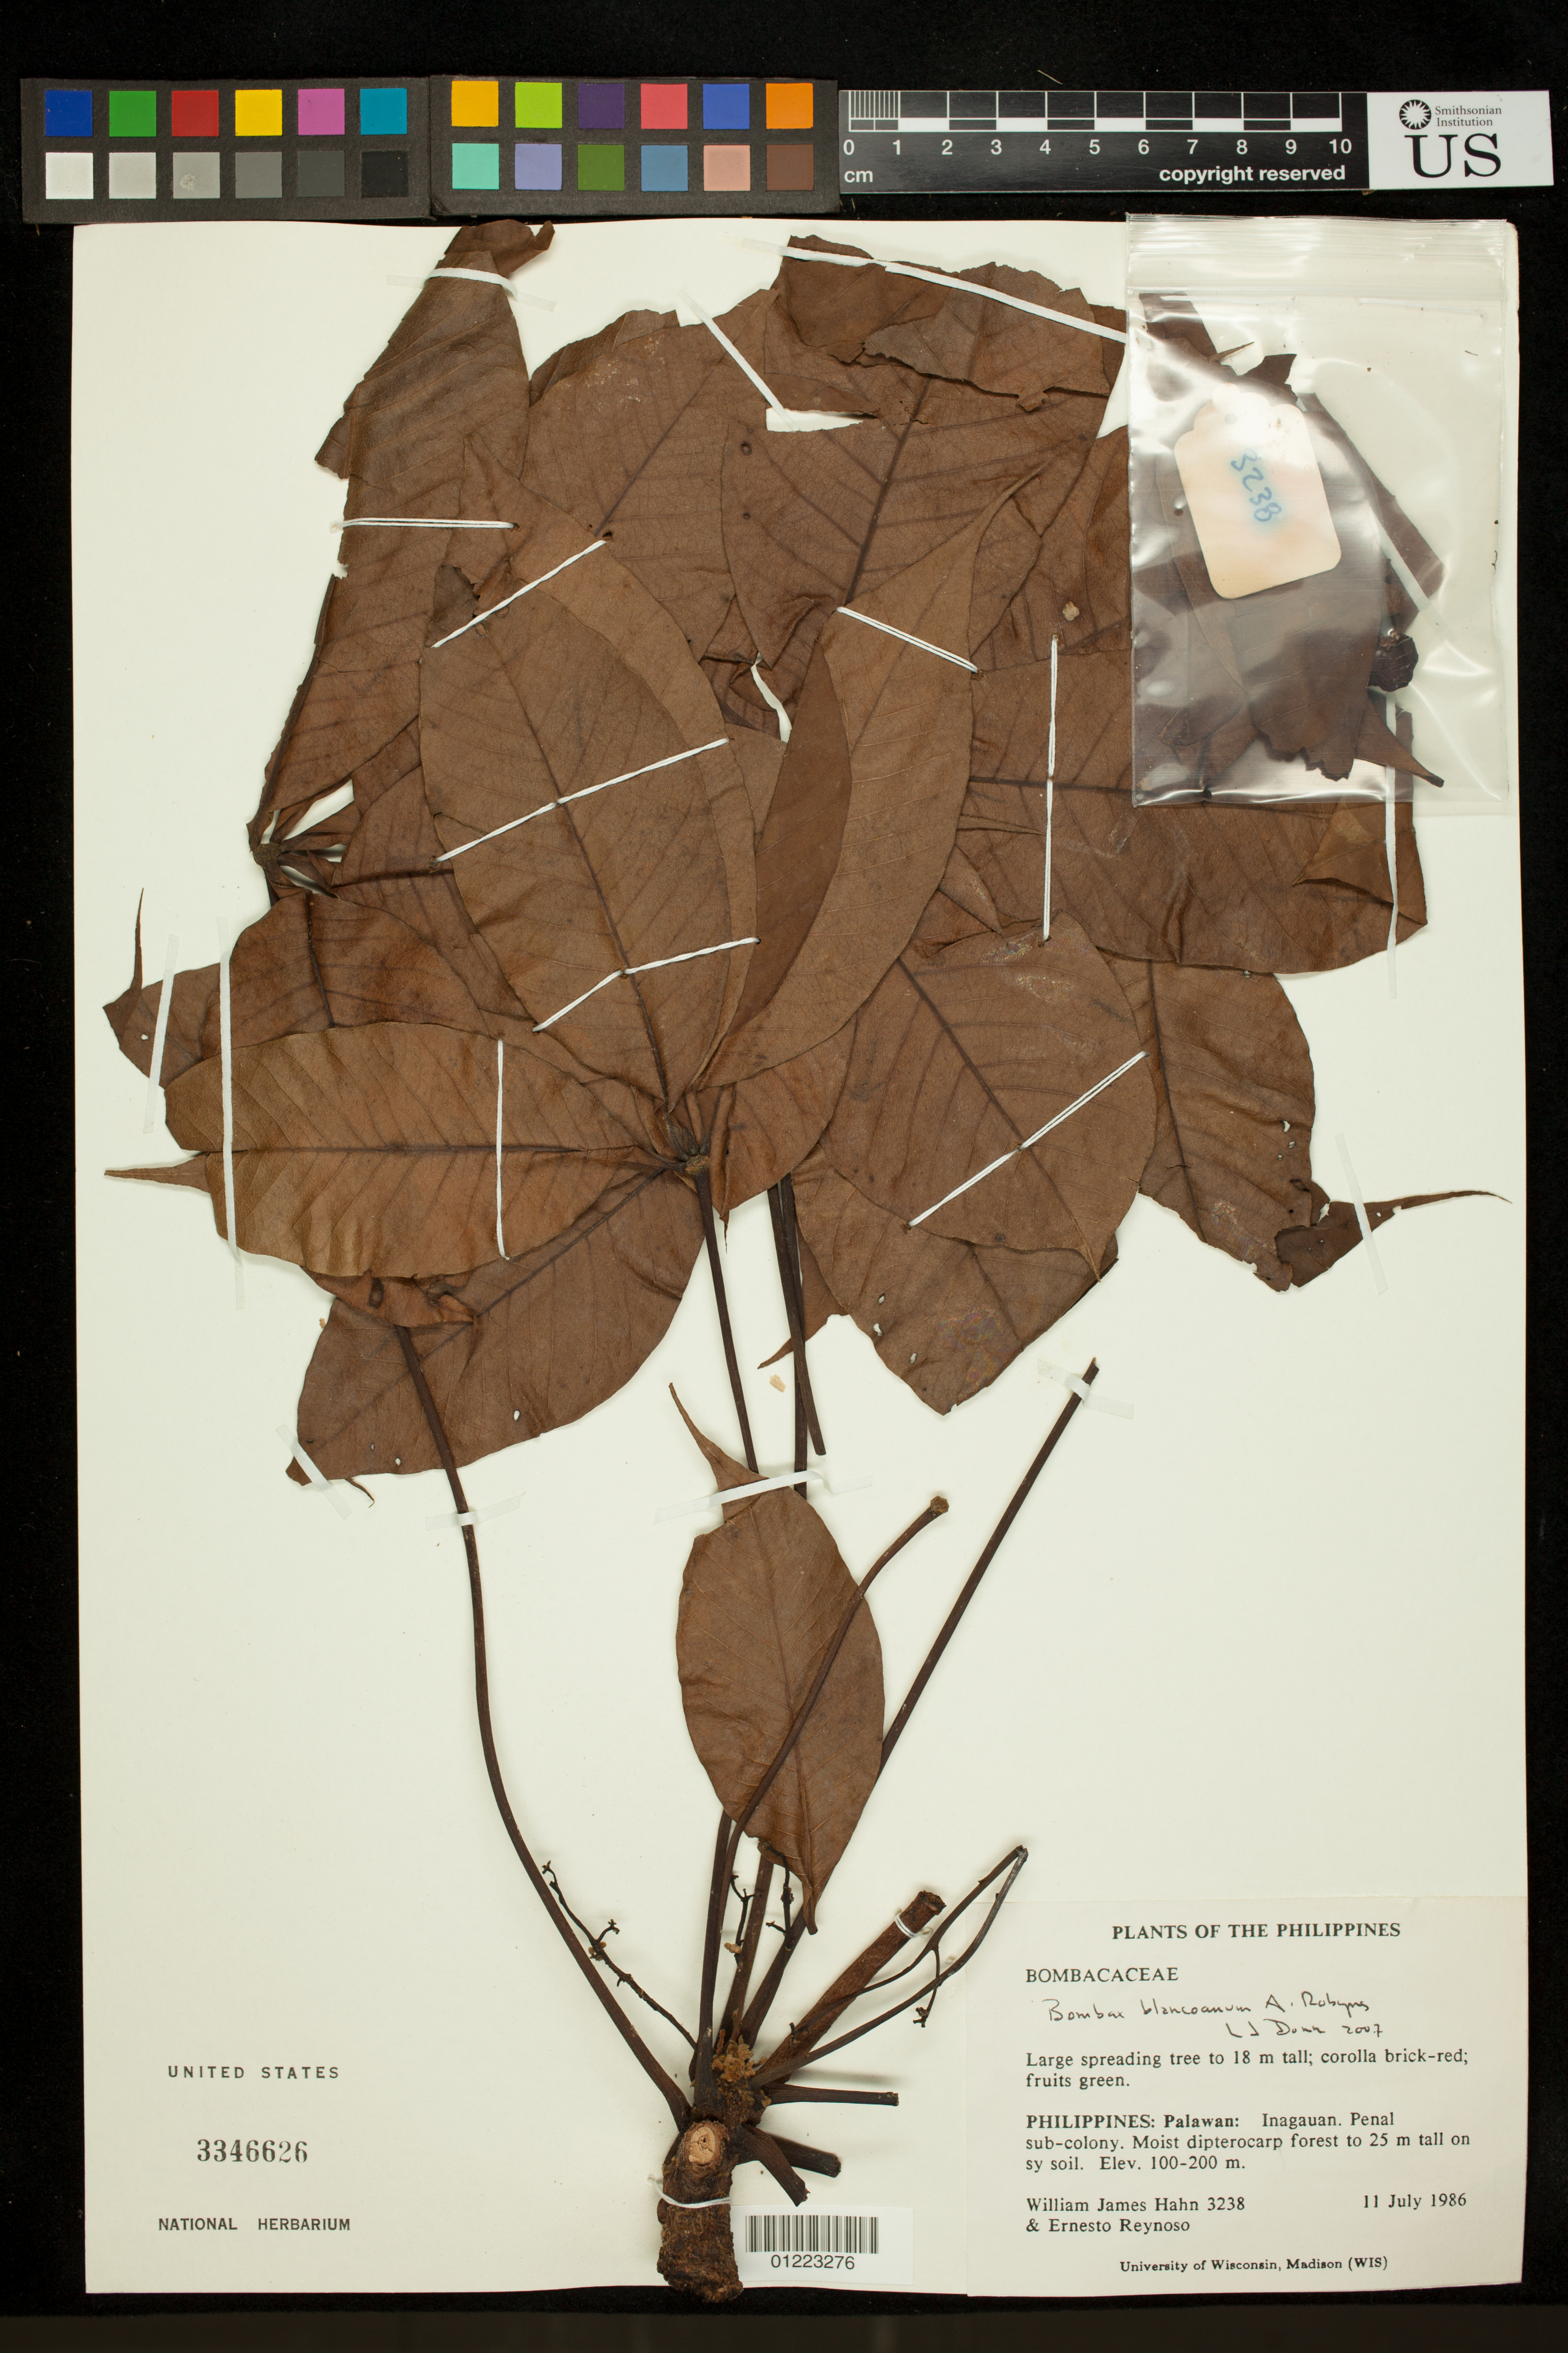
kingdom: Plantae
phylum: Tracheophyta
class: Magnoliopsida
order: Malvales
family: Malvaceae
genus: Bombax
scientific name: Bombax blancoanum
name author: A. Robyns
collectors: W. J. Hahn & E. Reynoso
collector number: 3238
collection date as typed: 7/11/1986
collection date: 1986-07-11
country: Philippines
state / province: Mimaropa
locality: Palawan: Inagauan. penal sub-colony. Moist dipterocarp forest.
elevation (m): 100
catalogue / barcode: US 3346626